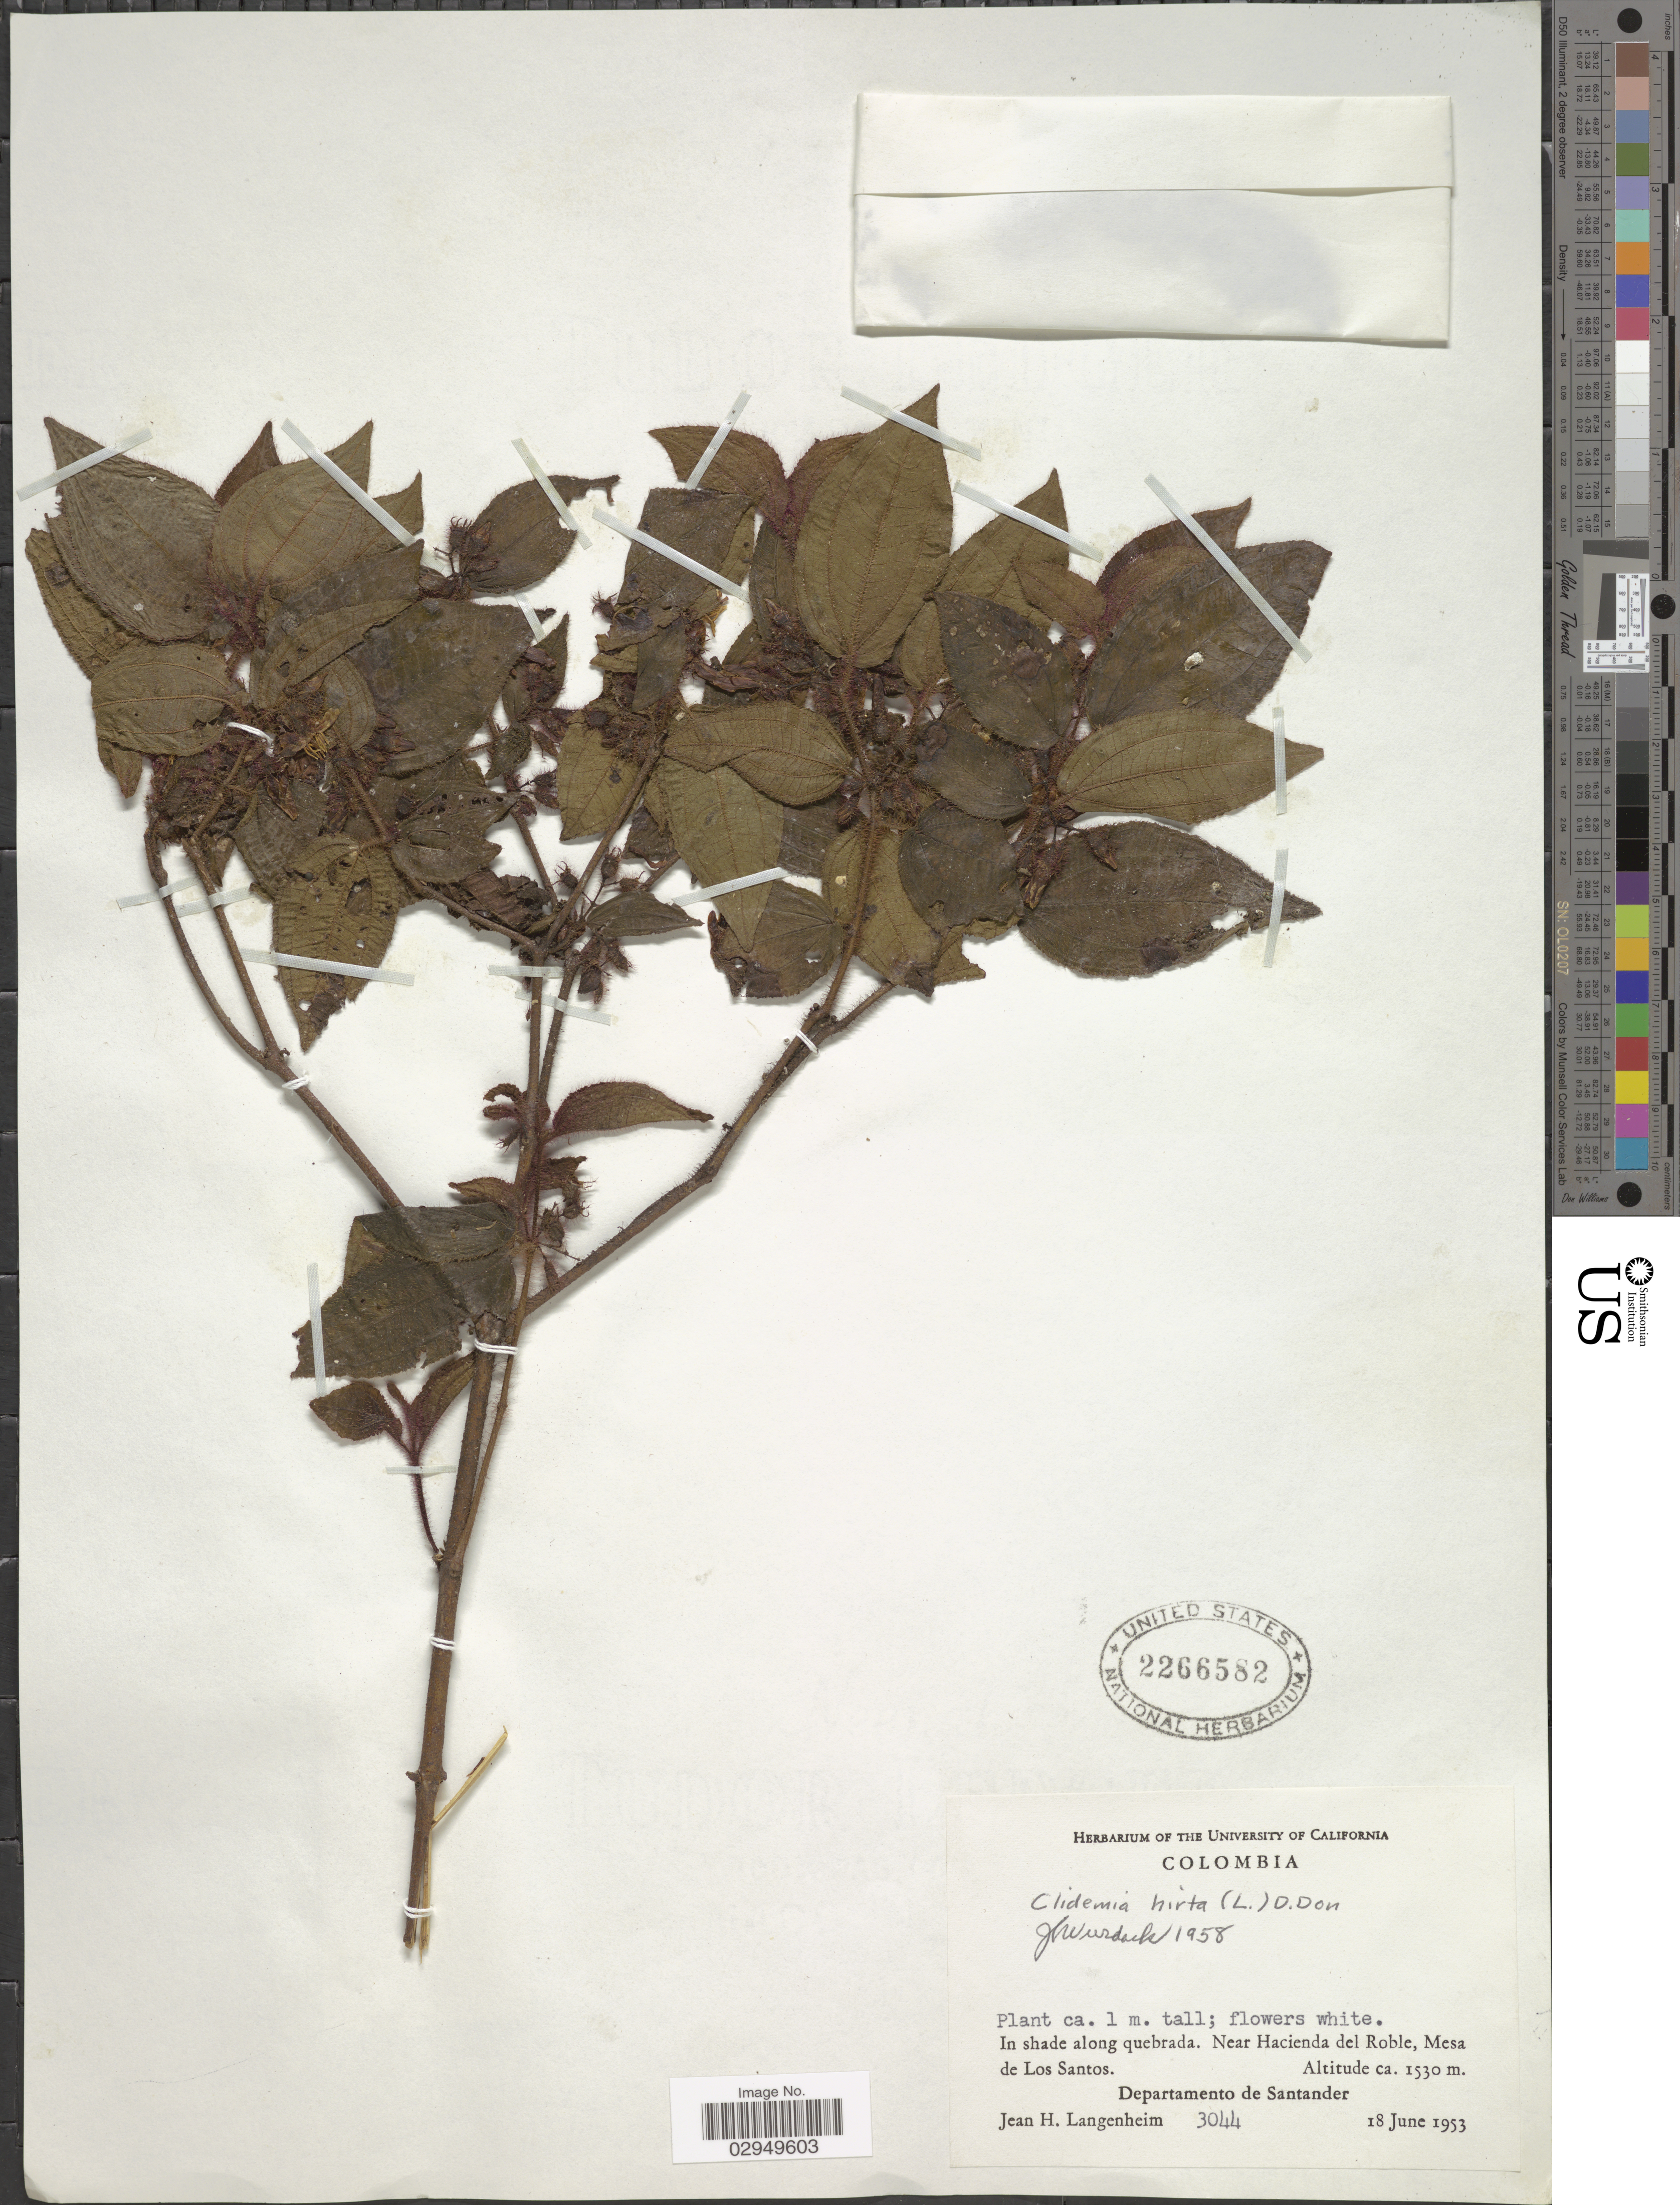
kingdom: Plantae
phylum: Tracheophyta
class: Magnoliopsida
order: Myrtales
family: Melastomataceae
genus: Clidemia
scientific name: Clidemia hirta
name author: (L.) D. Don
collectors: J. H. Langenheim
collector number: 3044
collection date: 1953-06-18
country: Colombia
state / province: Santander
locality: In shade along quebrada. Near Hacienda del Roble, Mesa de Los Santos. Departamento de Santander.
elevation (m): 1530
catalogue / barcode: US 2266582